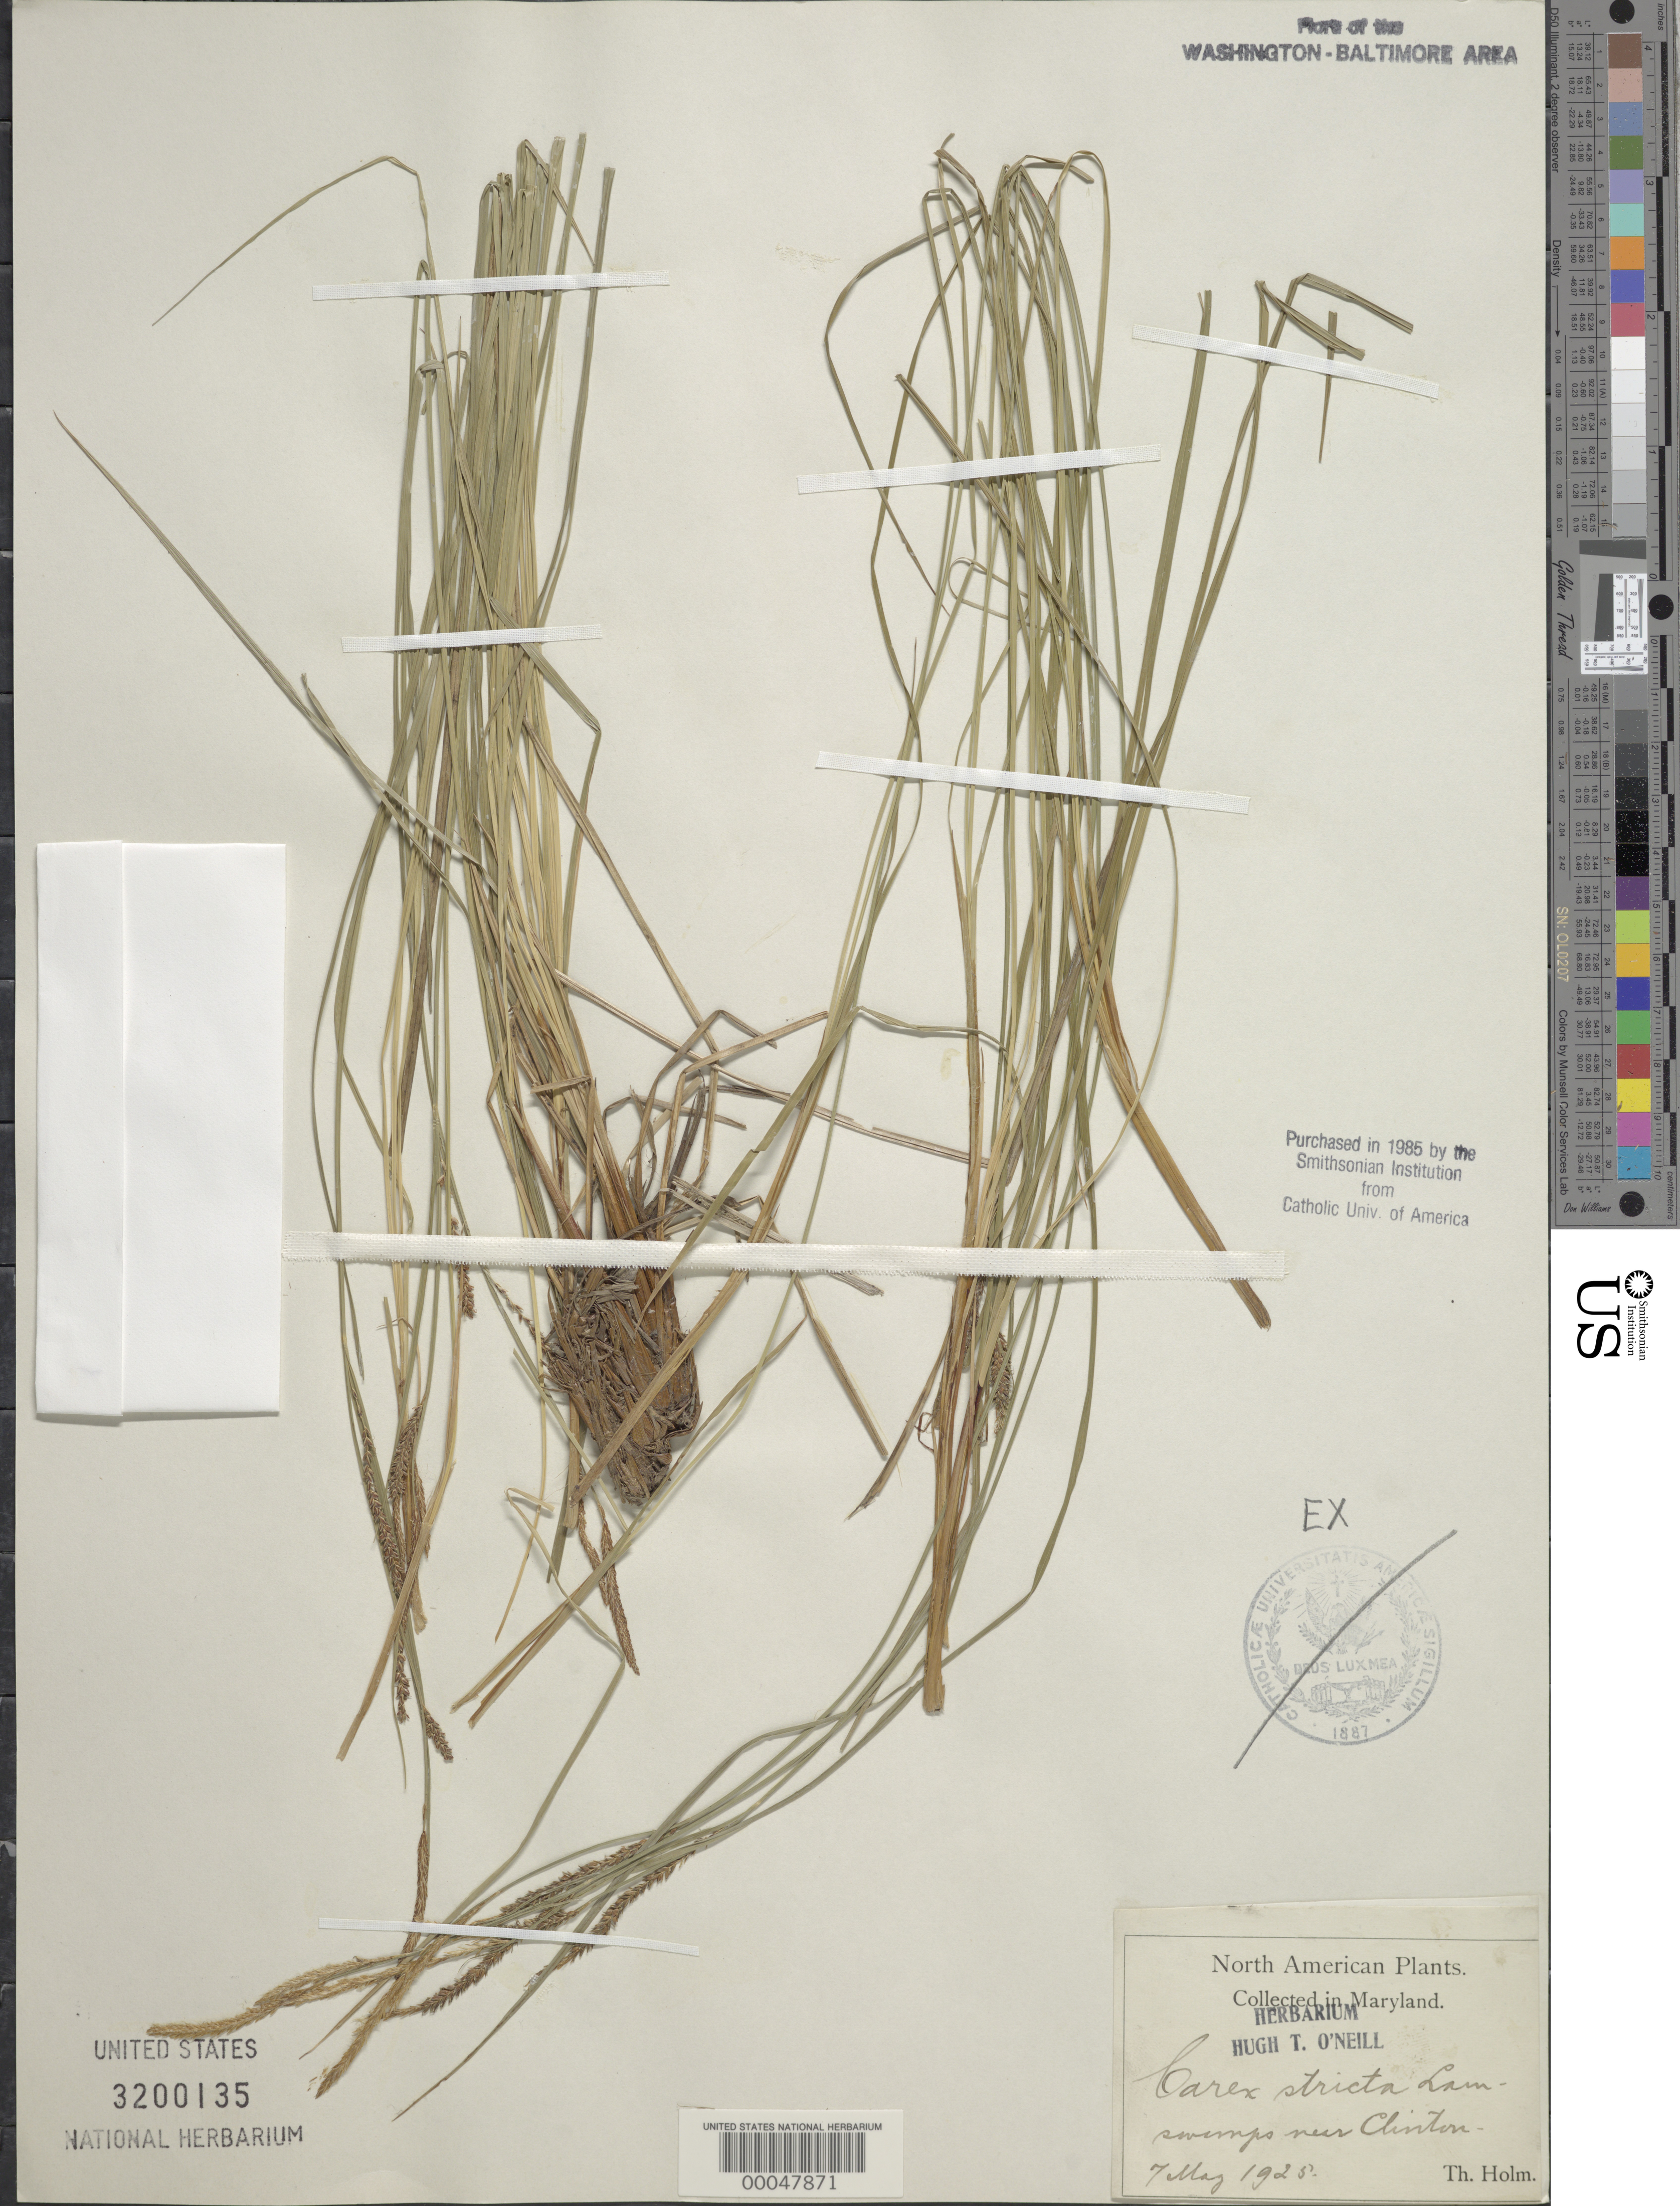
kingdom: Plantae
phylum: Tracheophyta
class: Liliopsida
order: Poales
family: Cyperaceae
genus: Carex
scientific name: Carex stricta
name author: Lam.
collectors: T. Holm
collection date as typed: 07 May 1925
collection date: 1925-05-07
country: United States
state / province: Maryland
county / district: Prince George's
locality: Near Clinton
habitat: Swamps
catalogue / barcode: US 3200135